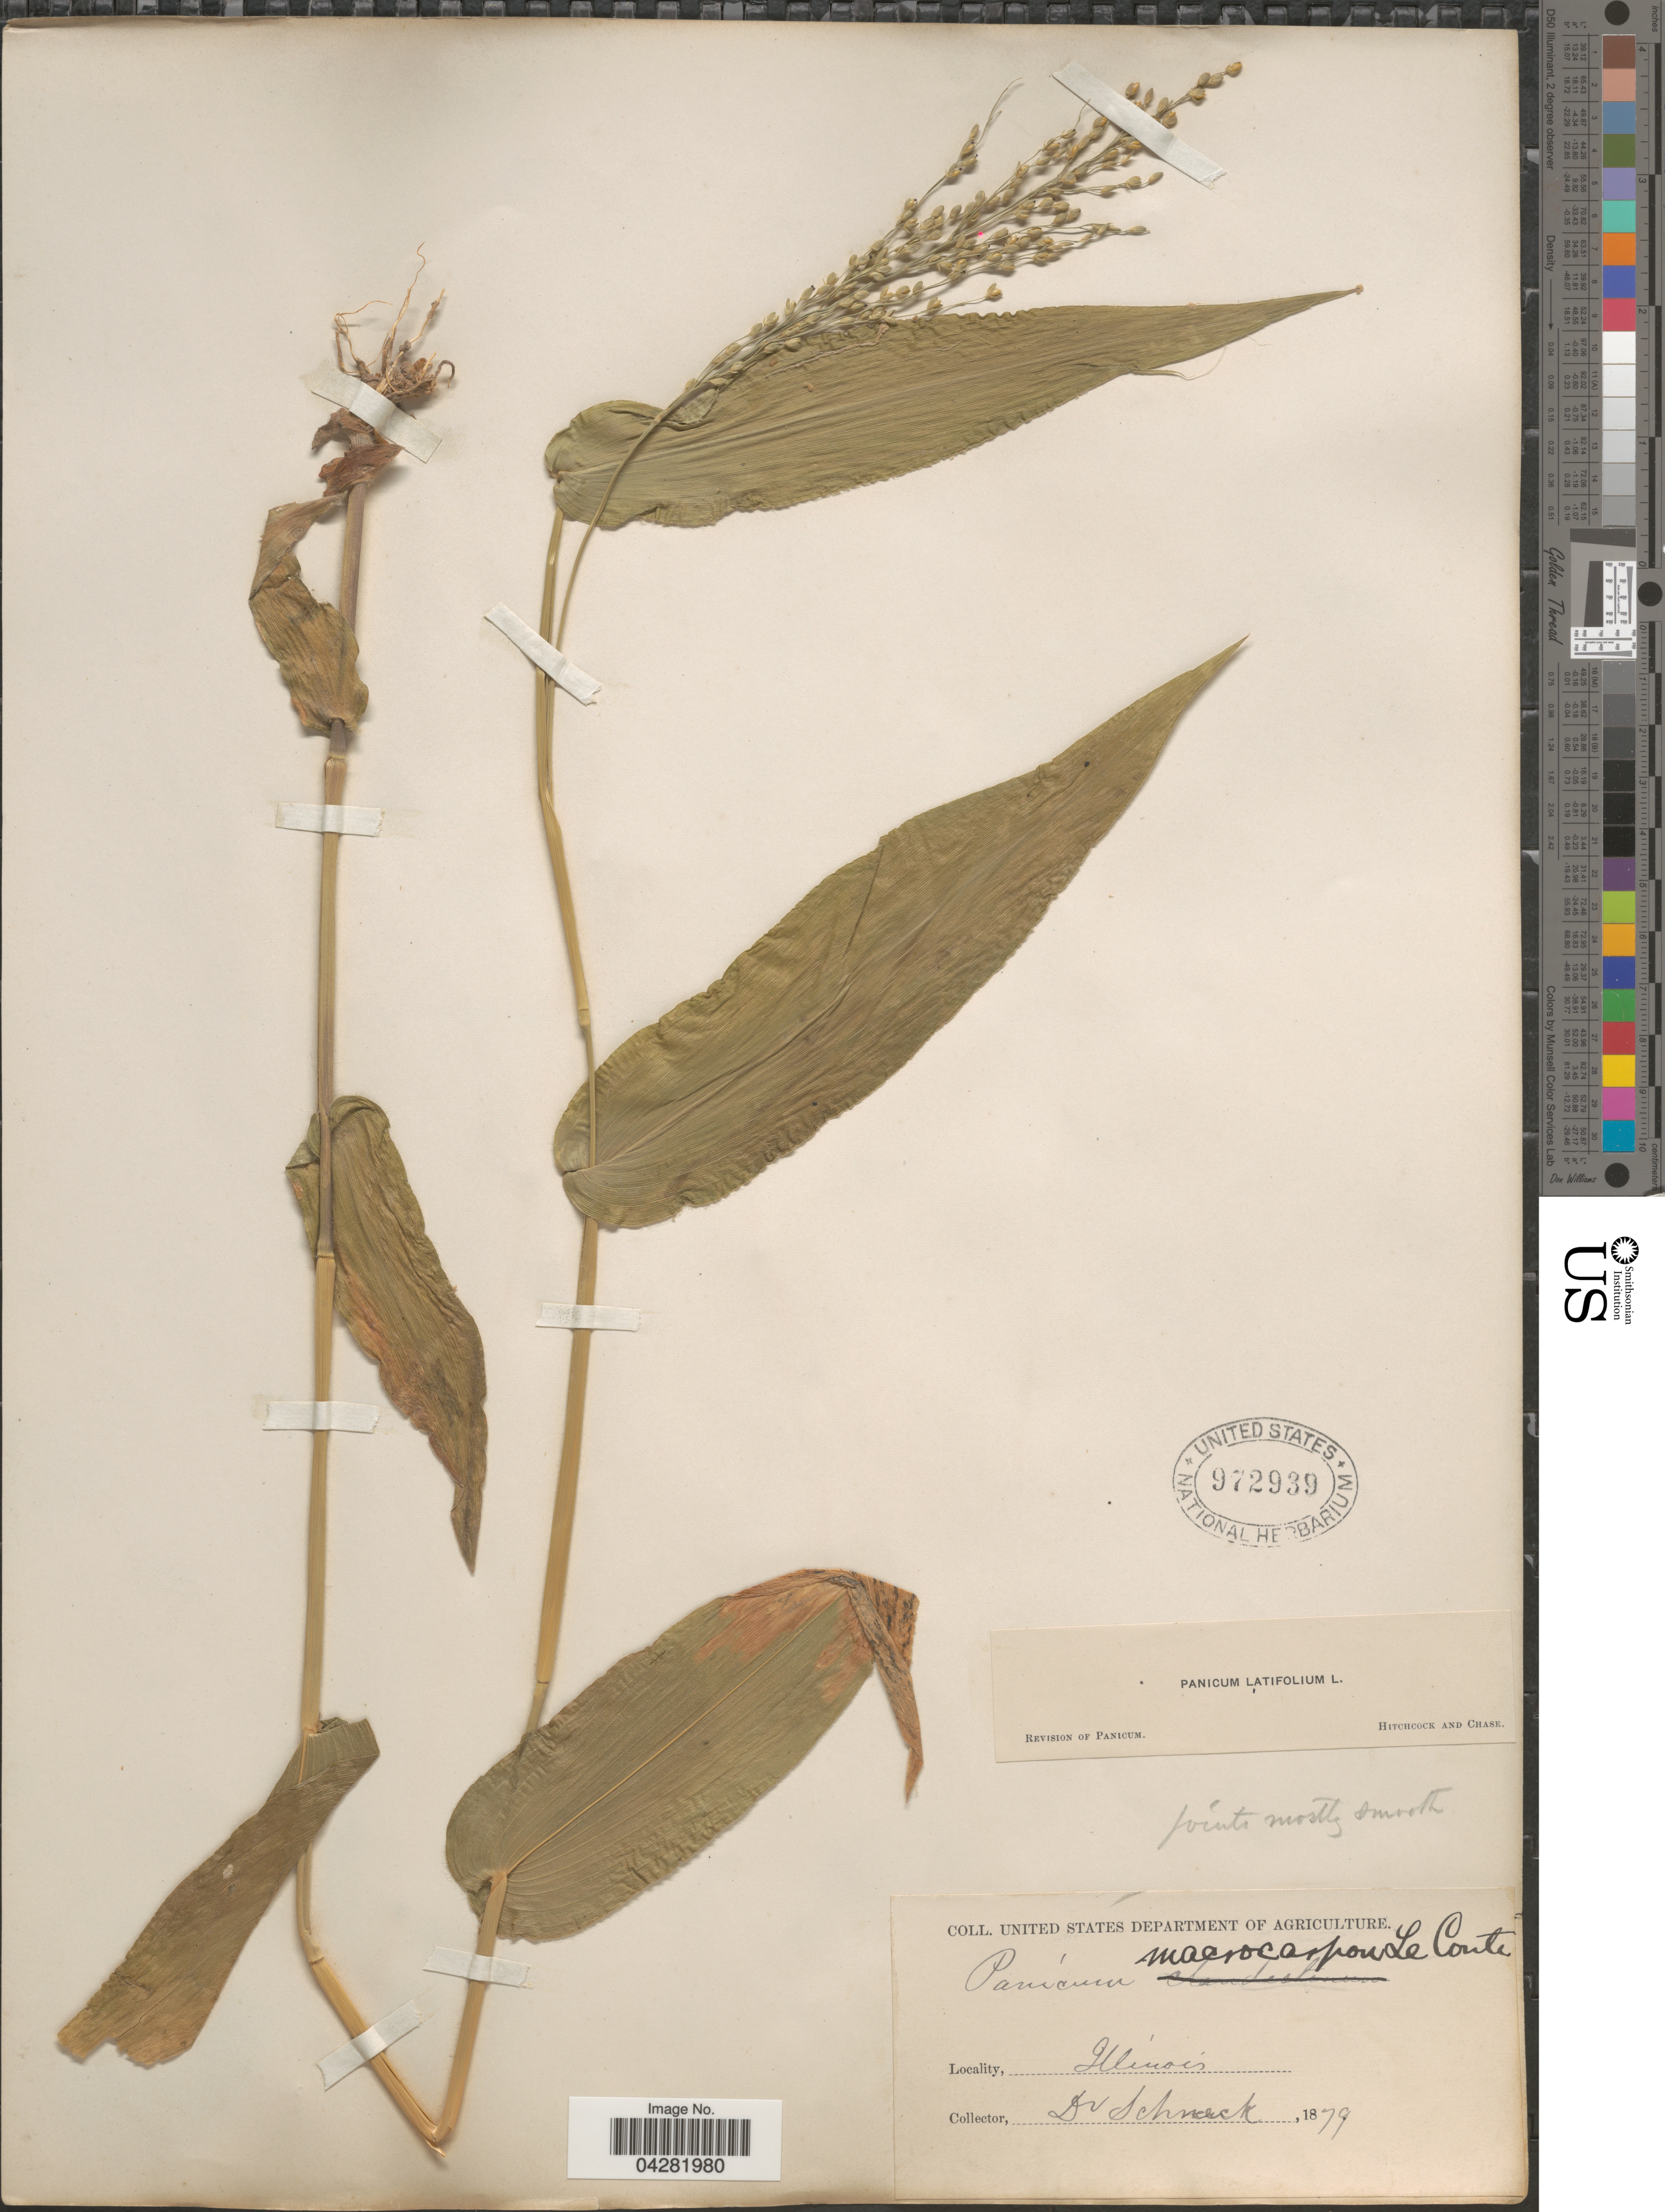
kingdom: Plantae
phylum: Tracheophyta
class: Liliopsida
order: Poales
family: Poaceae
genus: Dichanthelium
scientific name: Dichanthelium latifolium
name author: (L.) Harvill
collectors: -- Schrenck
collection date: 1879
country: United States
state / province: Illinois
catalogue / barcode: US 972939